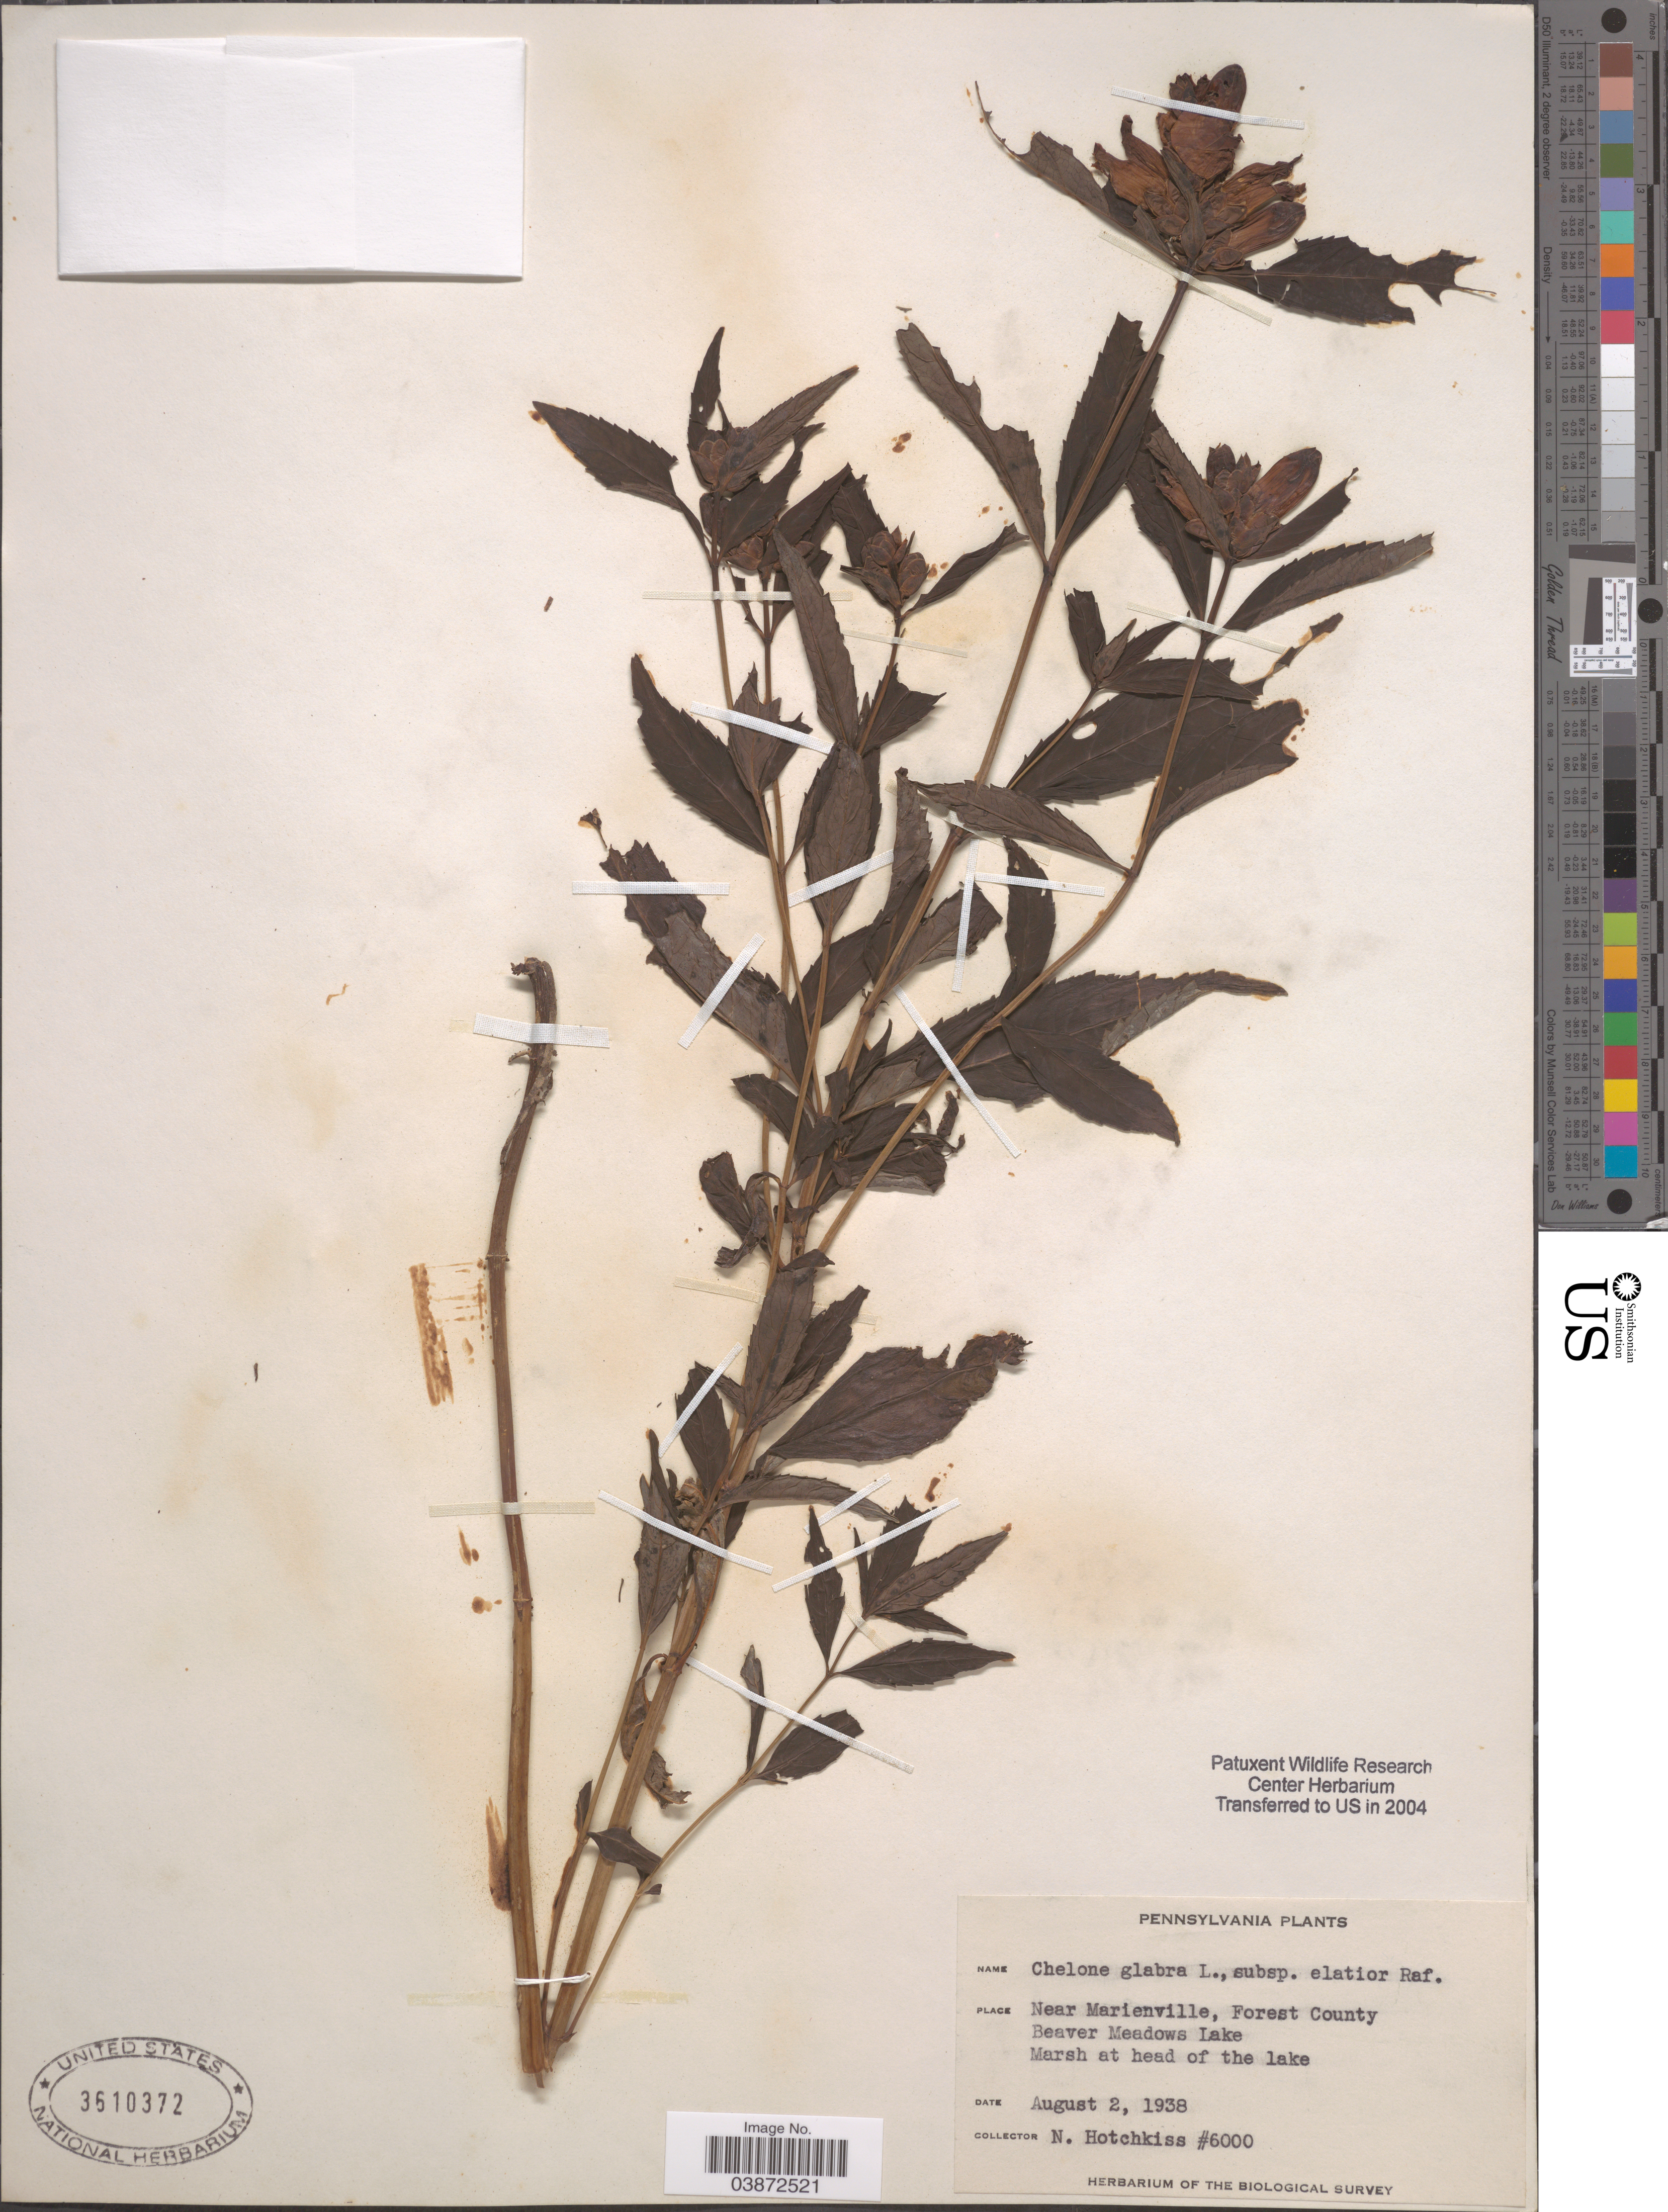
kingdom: Plantae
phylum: Tracheophyta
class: Magnoliopsida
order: Lamiales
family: Plantaginaceae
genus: Chelone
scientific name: Chelone glabra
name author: L.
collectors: N. Hotchkiss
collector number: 6000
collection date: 1938-08-02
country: United States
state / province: Pennsylvania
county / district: Forest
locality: Near Marienville, Forest County. Beaver Meadows Lake. Marsh at head of the lake.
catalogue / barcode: US 3610372